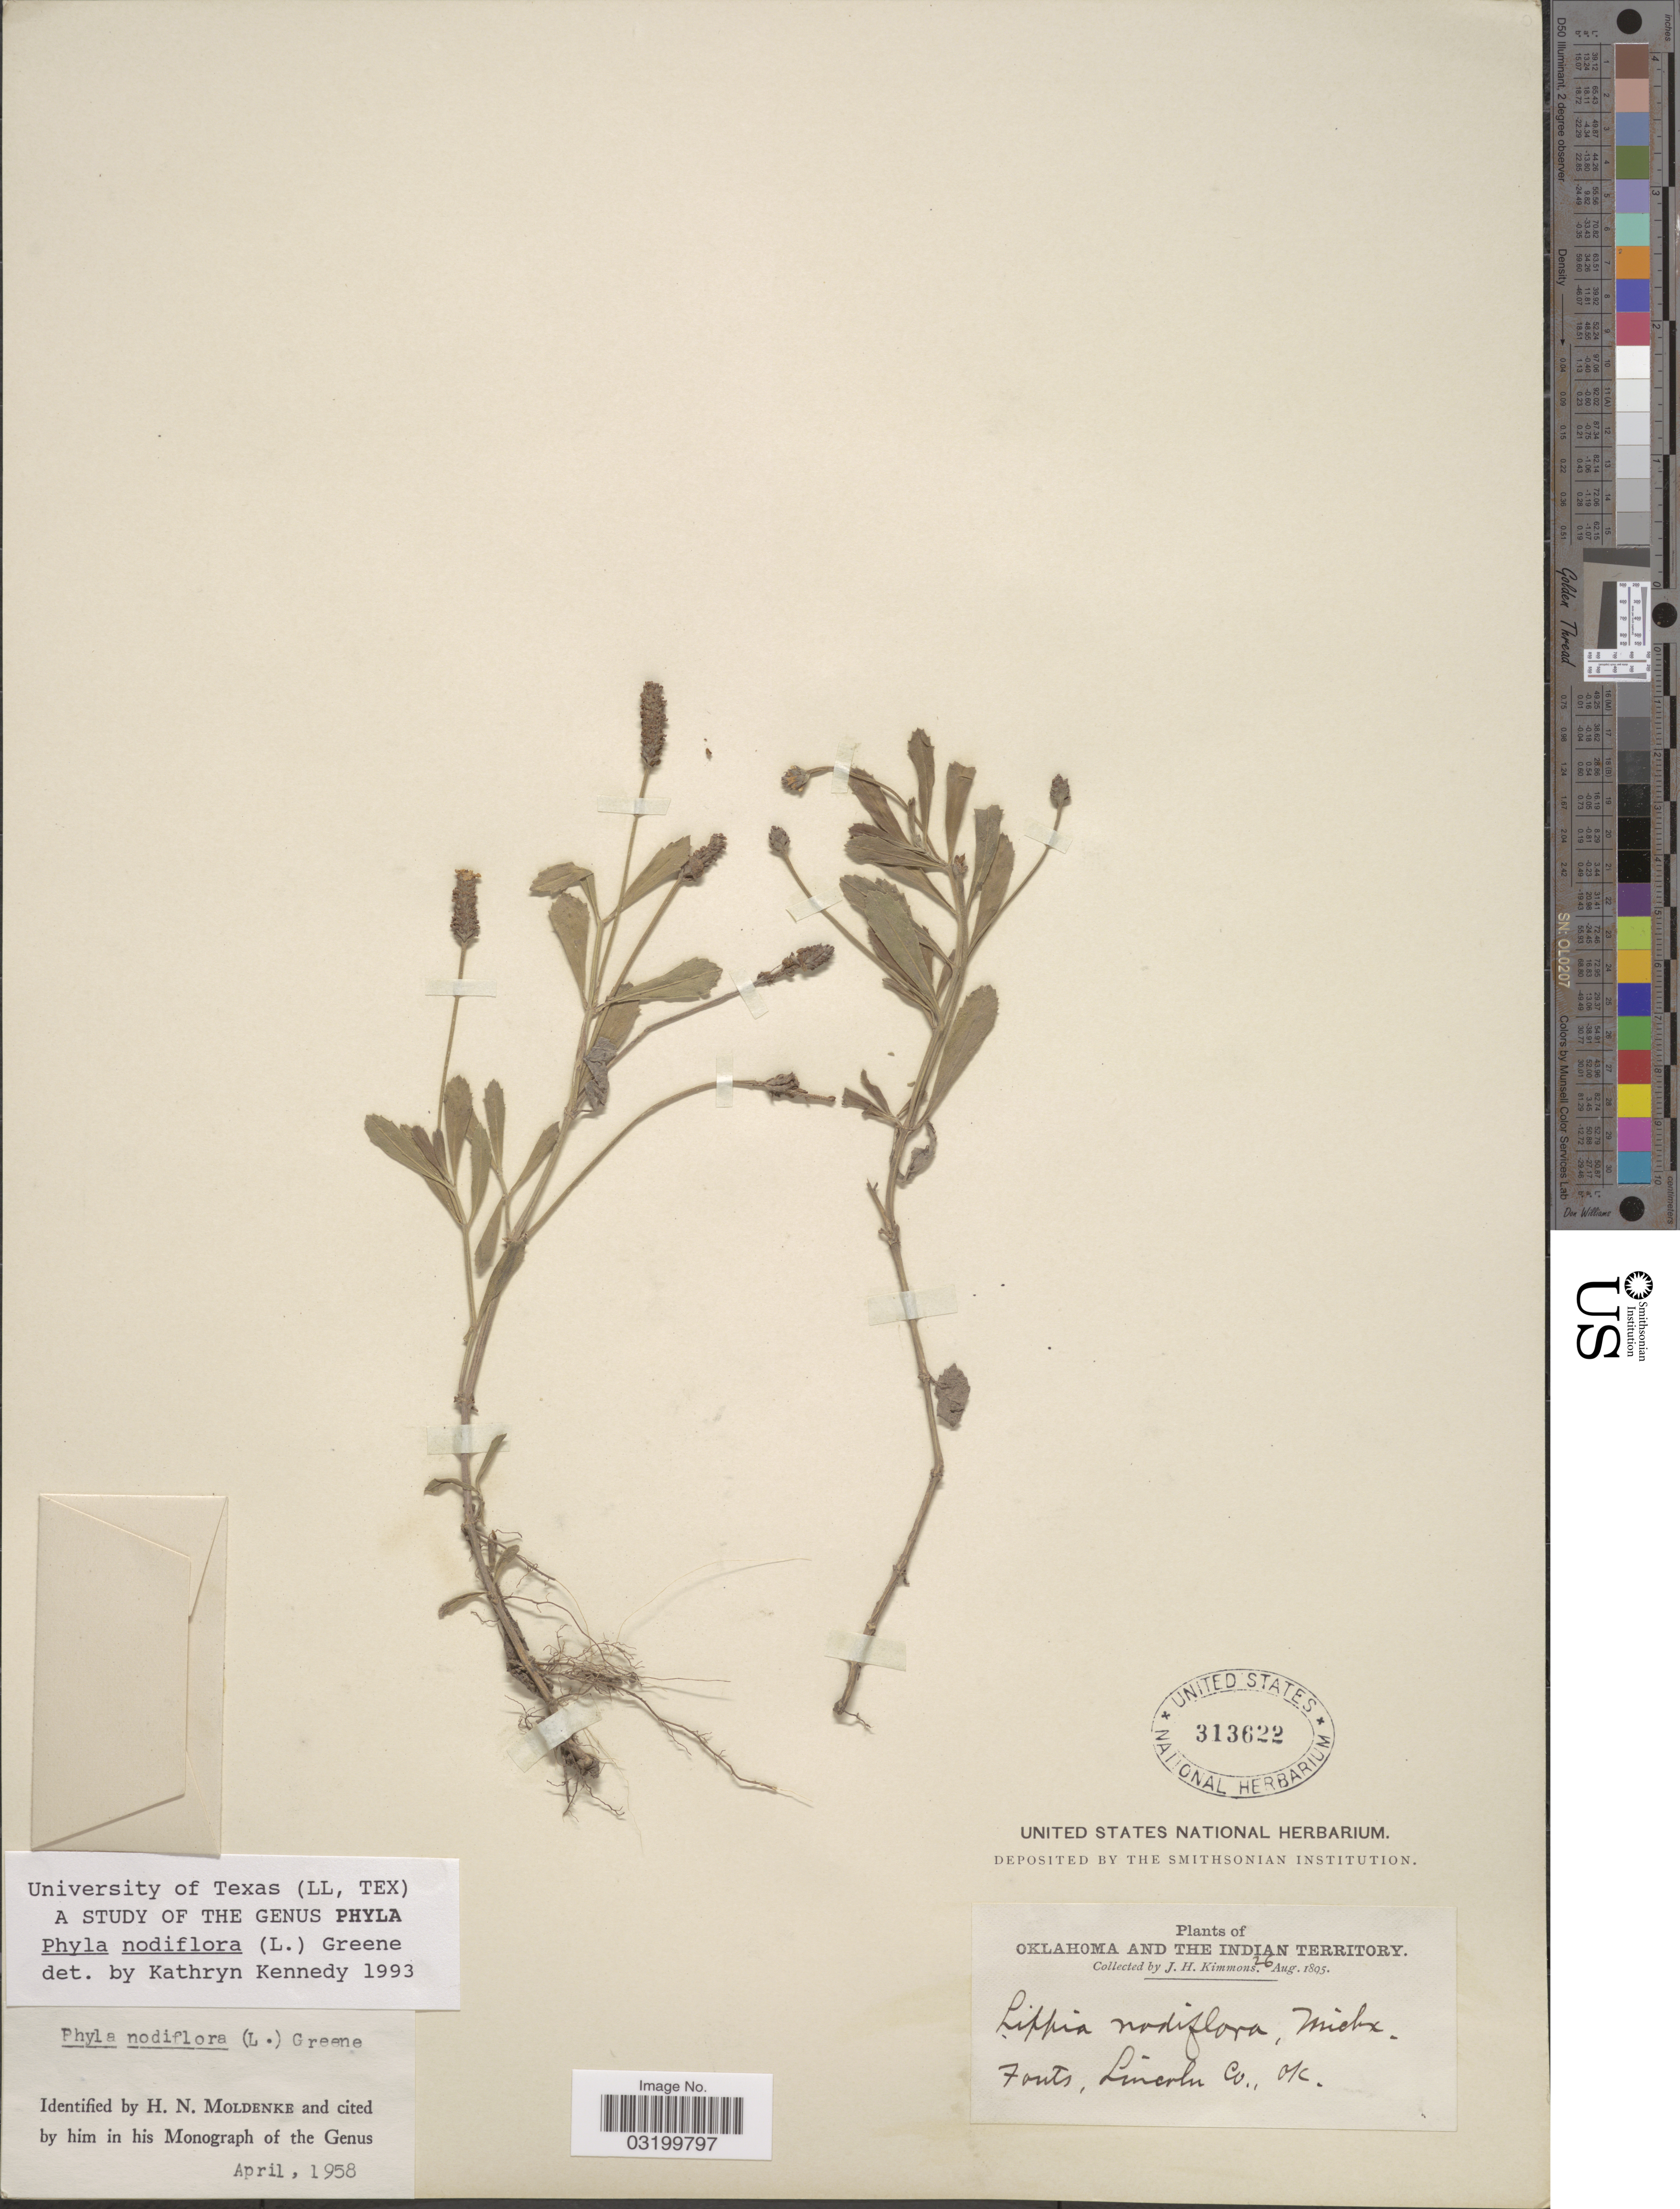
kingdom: Plantae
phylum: Tracheophyta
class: Magnoliopsida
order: Lamiales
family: Verbenaceae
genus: Phyla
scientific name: Phyla nodiflora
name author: (L.) Greene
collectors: J. Kimmons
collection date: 1895-08-26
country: United States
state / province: Oklahoma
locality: Fonts [interpreted], Lincoln Co.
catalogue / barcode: US 313622